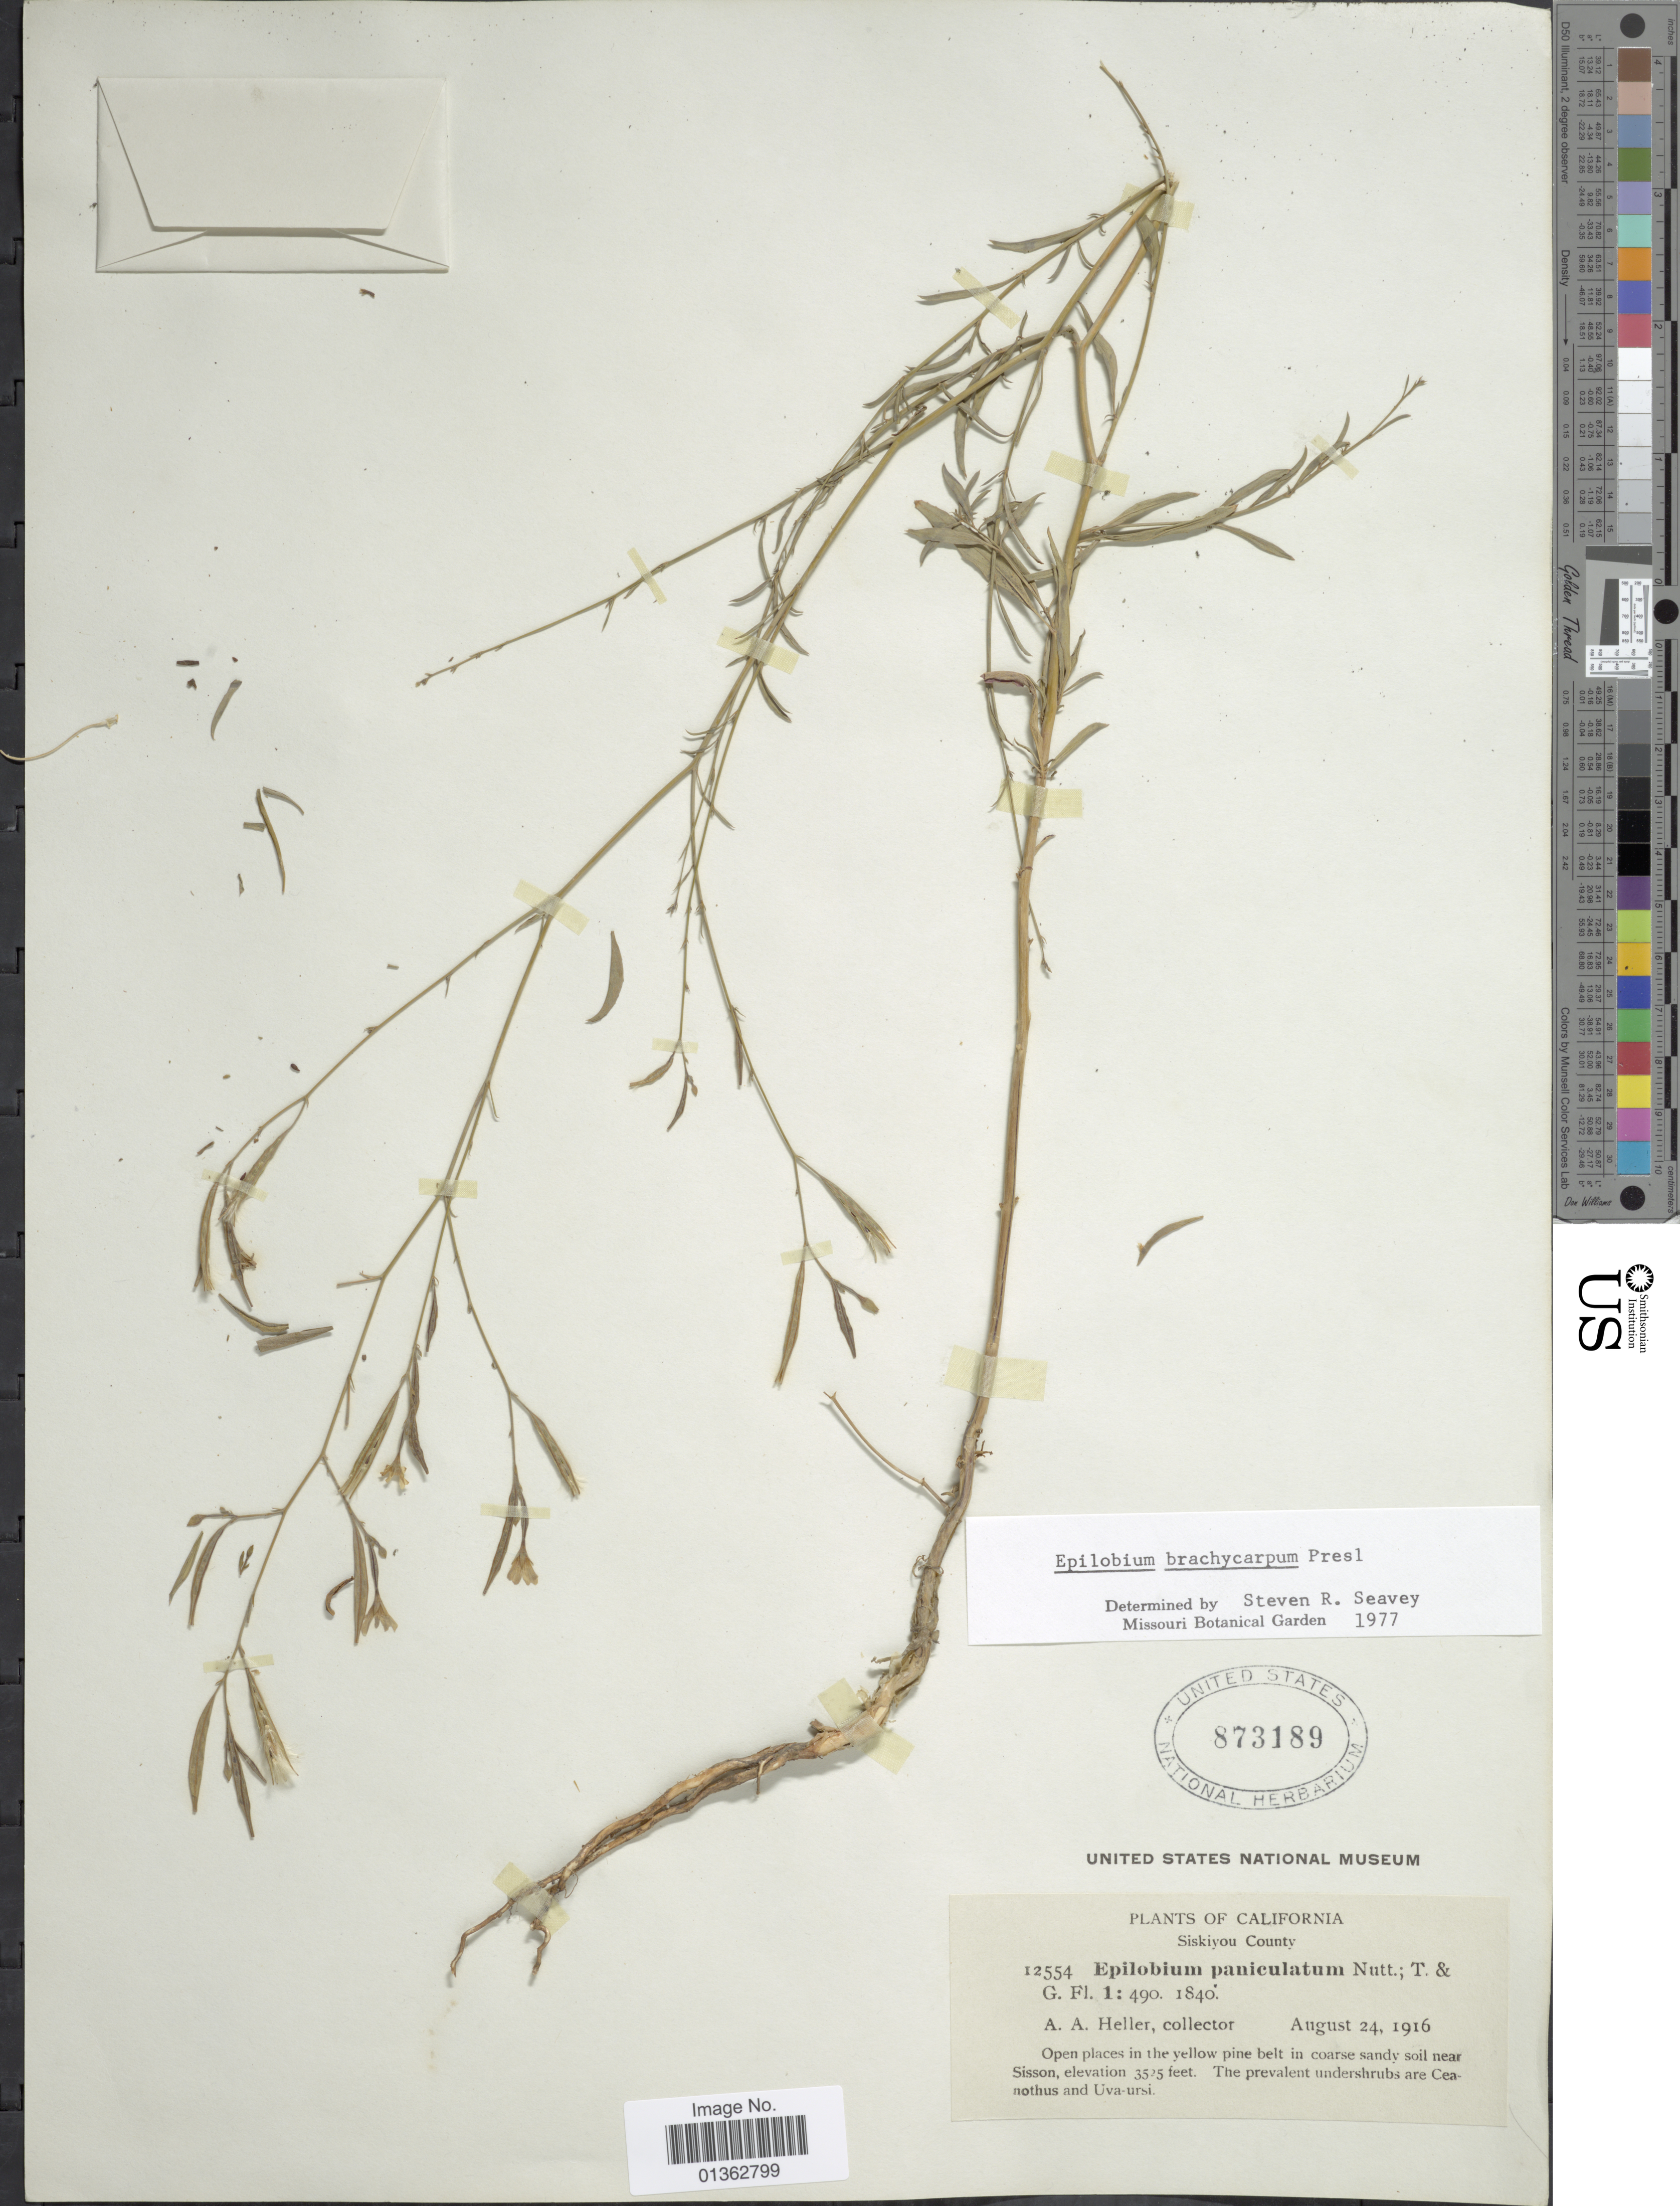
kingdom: Plantae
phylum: Tracheophyta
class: Magnoliopsida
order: Myrtales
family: Onagraceae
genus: Epilobium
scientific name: Epilobium brachycarpum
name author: C. Presl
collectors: A. A. Heller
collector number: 12554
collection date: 1916-08-24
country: United States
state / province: California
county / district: Siskiyou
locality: Siskiyou County.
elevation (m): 1074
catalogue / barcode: US 873189